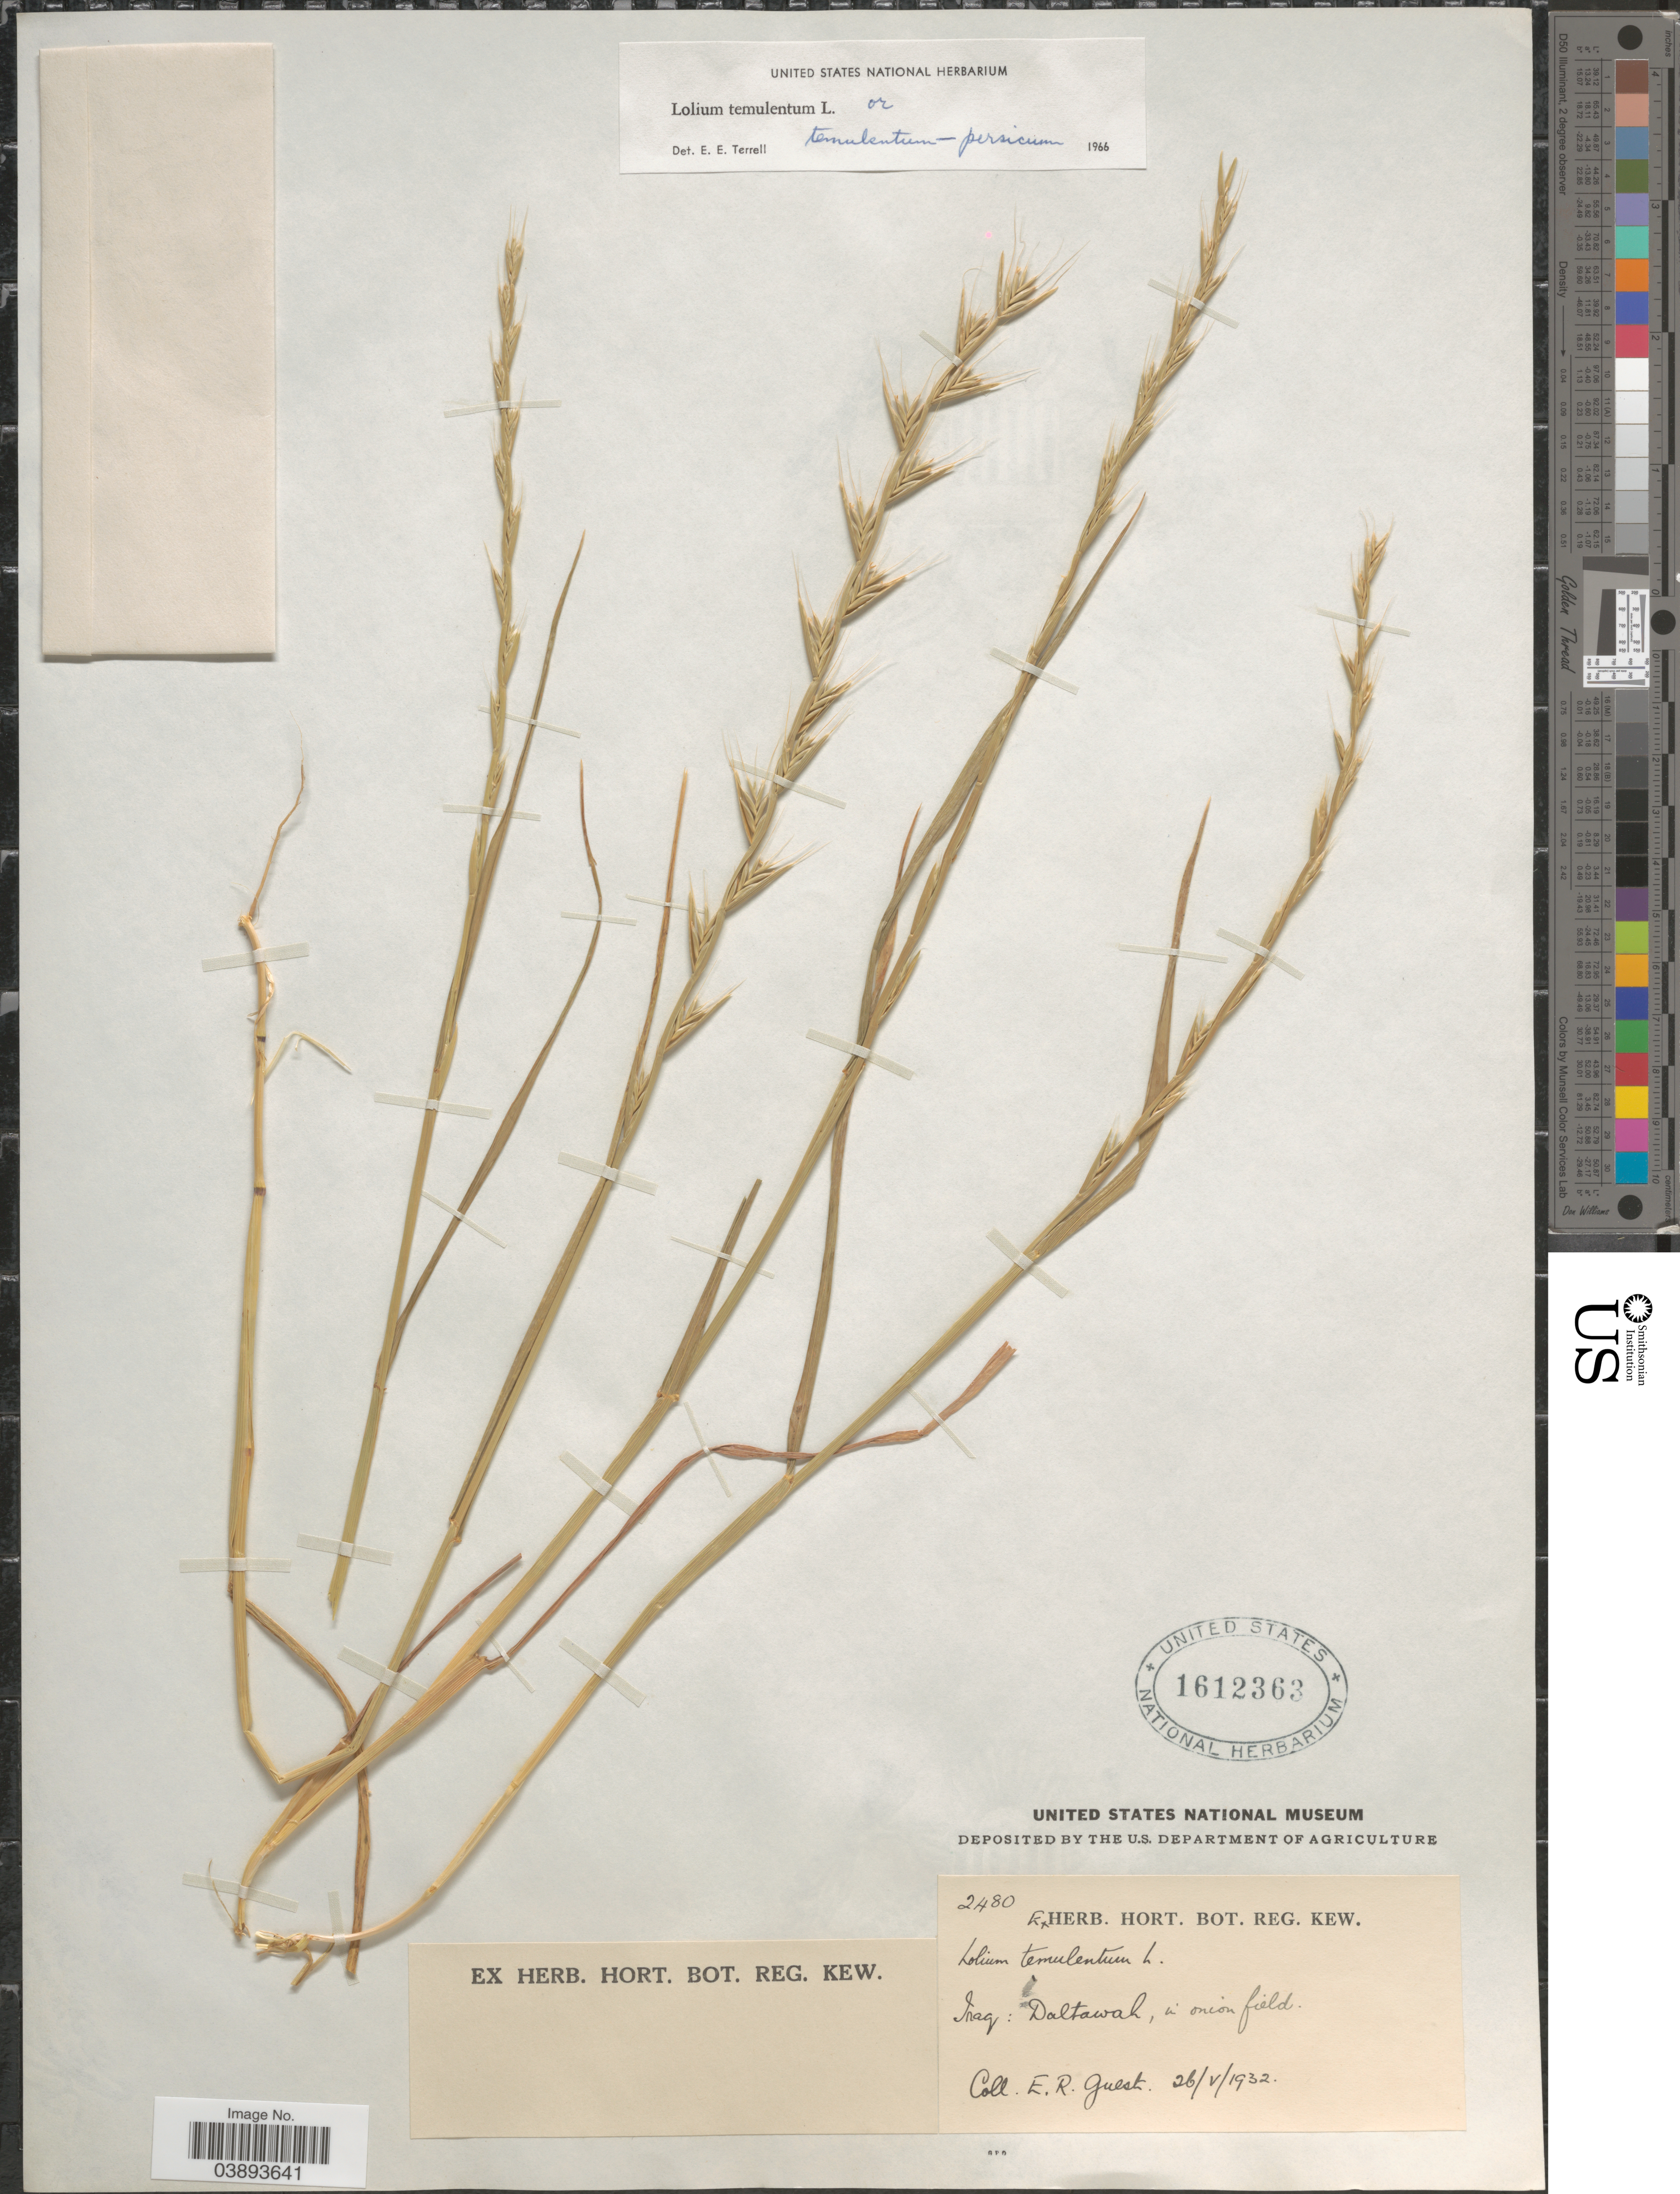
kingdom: Plantae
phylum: Tracheophyta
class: Liliopsida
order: Poales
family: Poaceae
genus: Lolium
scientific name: Lolium temulentum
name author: L.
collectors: E. Guest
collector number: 2480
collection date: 1932-05-26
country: Iraq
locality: Daltawal, in onion field.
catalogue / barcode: US 1612363